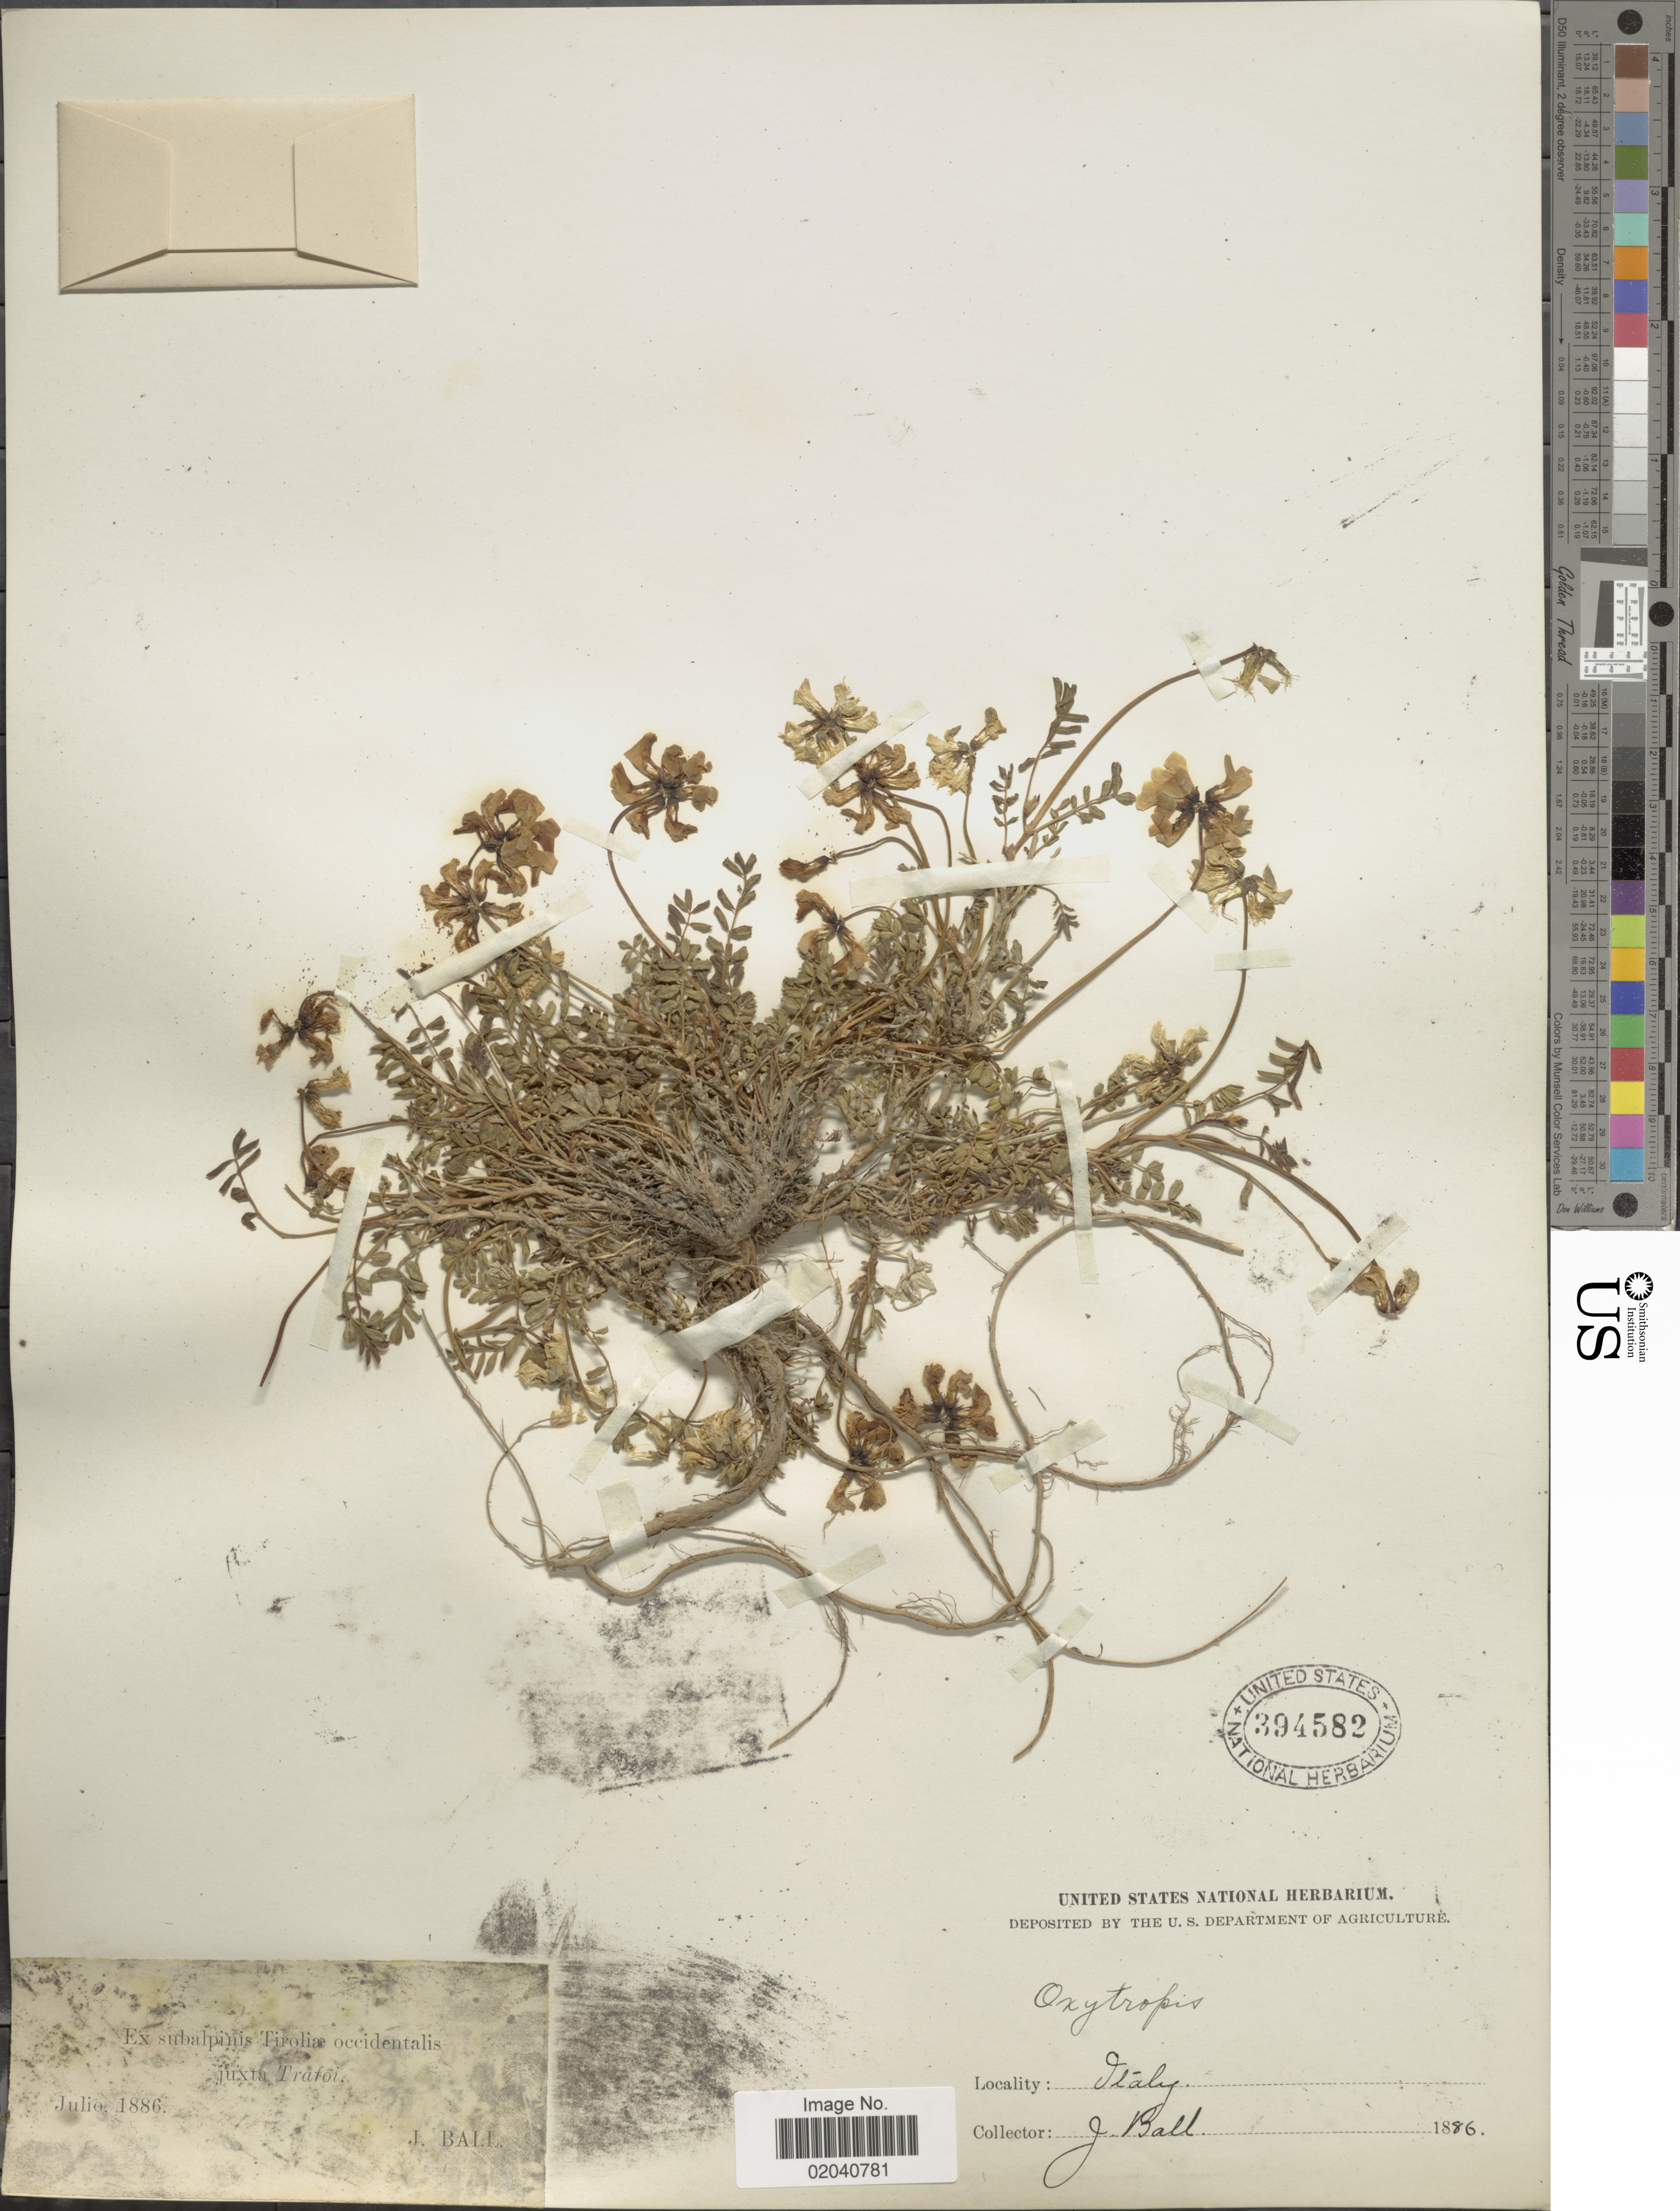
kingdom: Plantae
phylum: Tracheophyta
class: Magnoliopsida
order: Fabales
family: Fabaceae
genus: Oxytropis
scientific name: Oxytropis sp.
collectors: J. Ball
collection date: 1886-07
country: Austria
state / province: Tirol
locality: Subalpinis Tiroliæ occidentalis juxta Tratoi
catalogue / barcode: US 394582